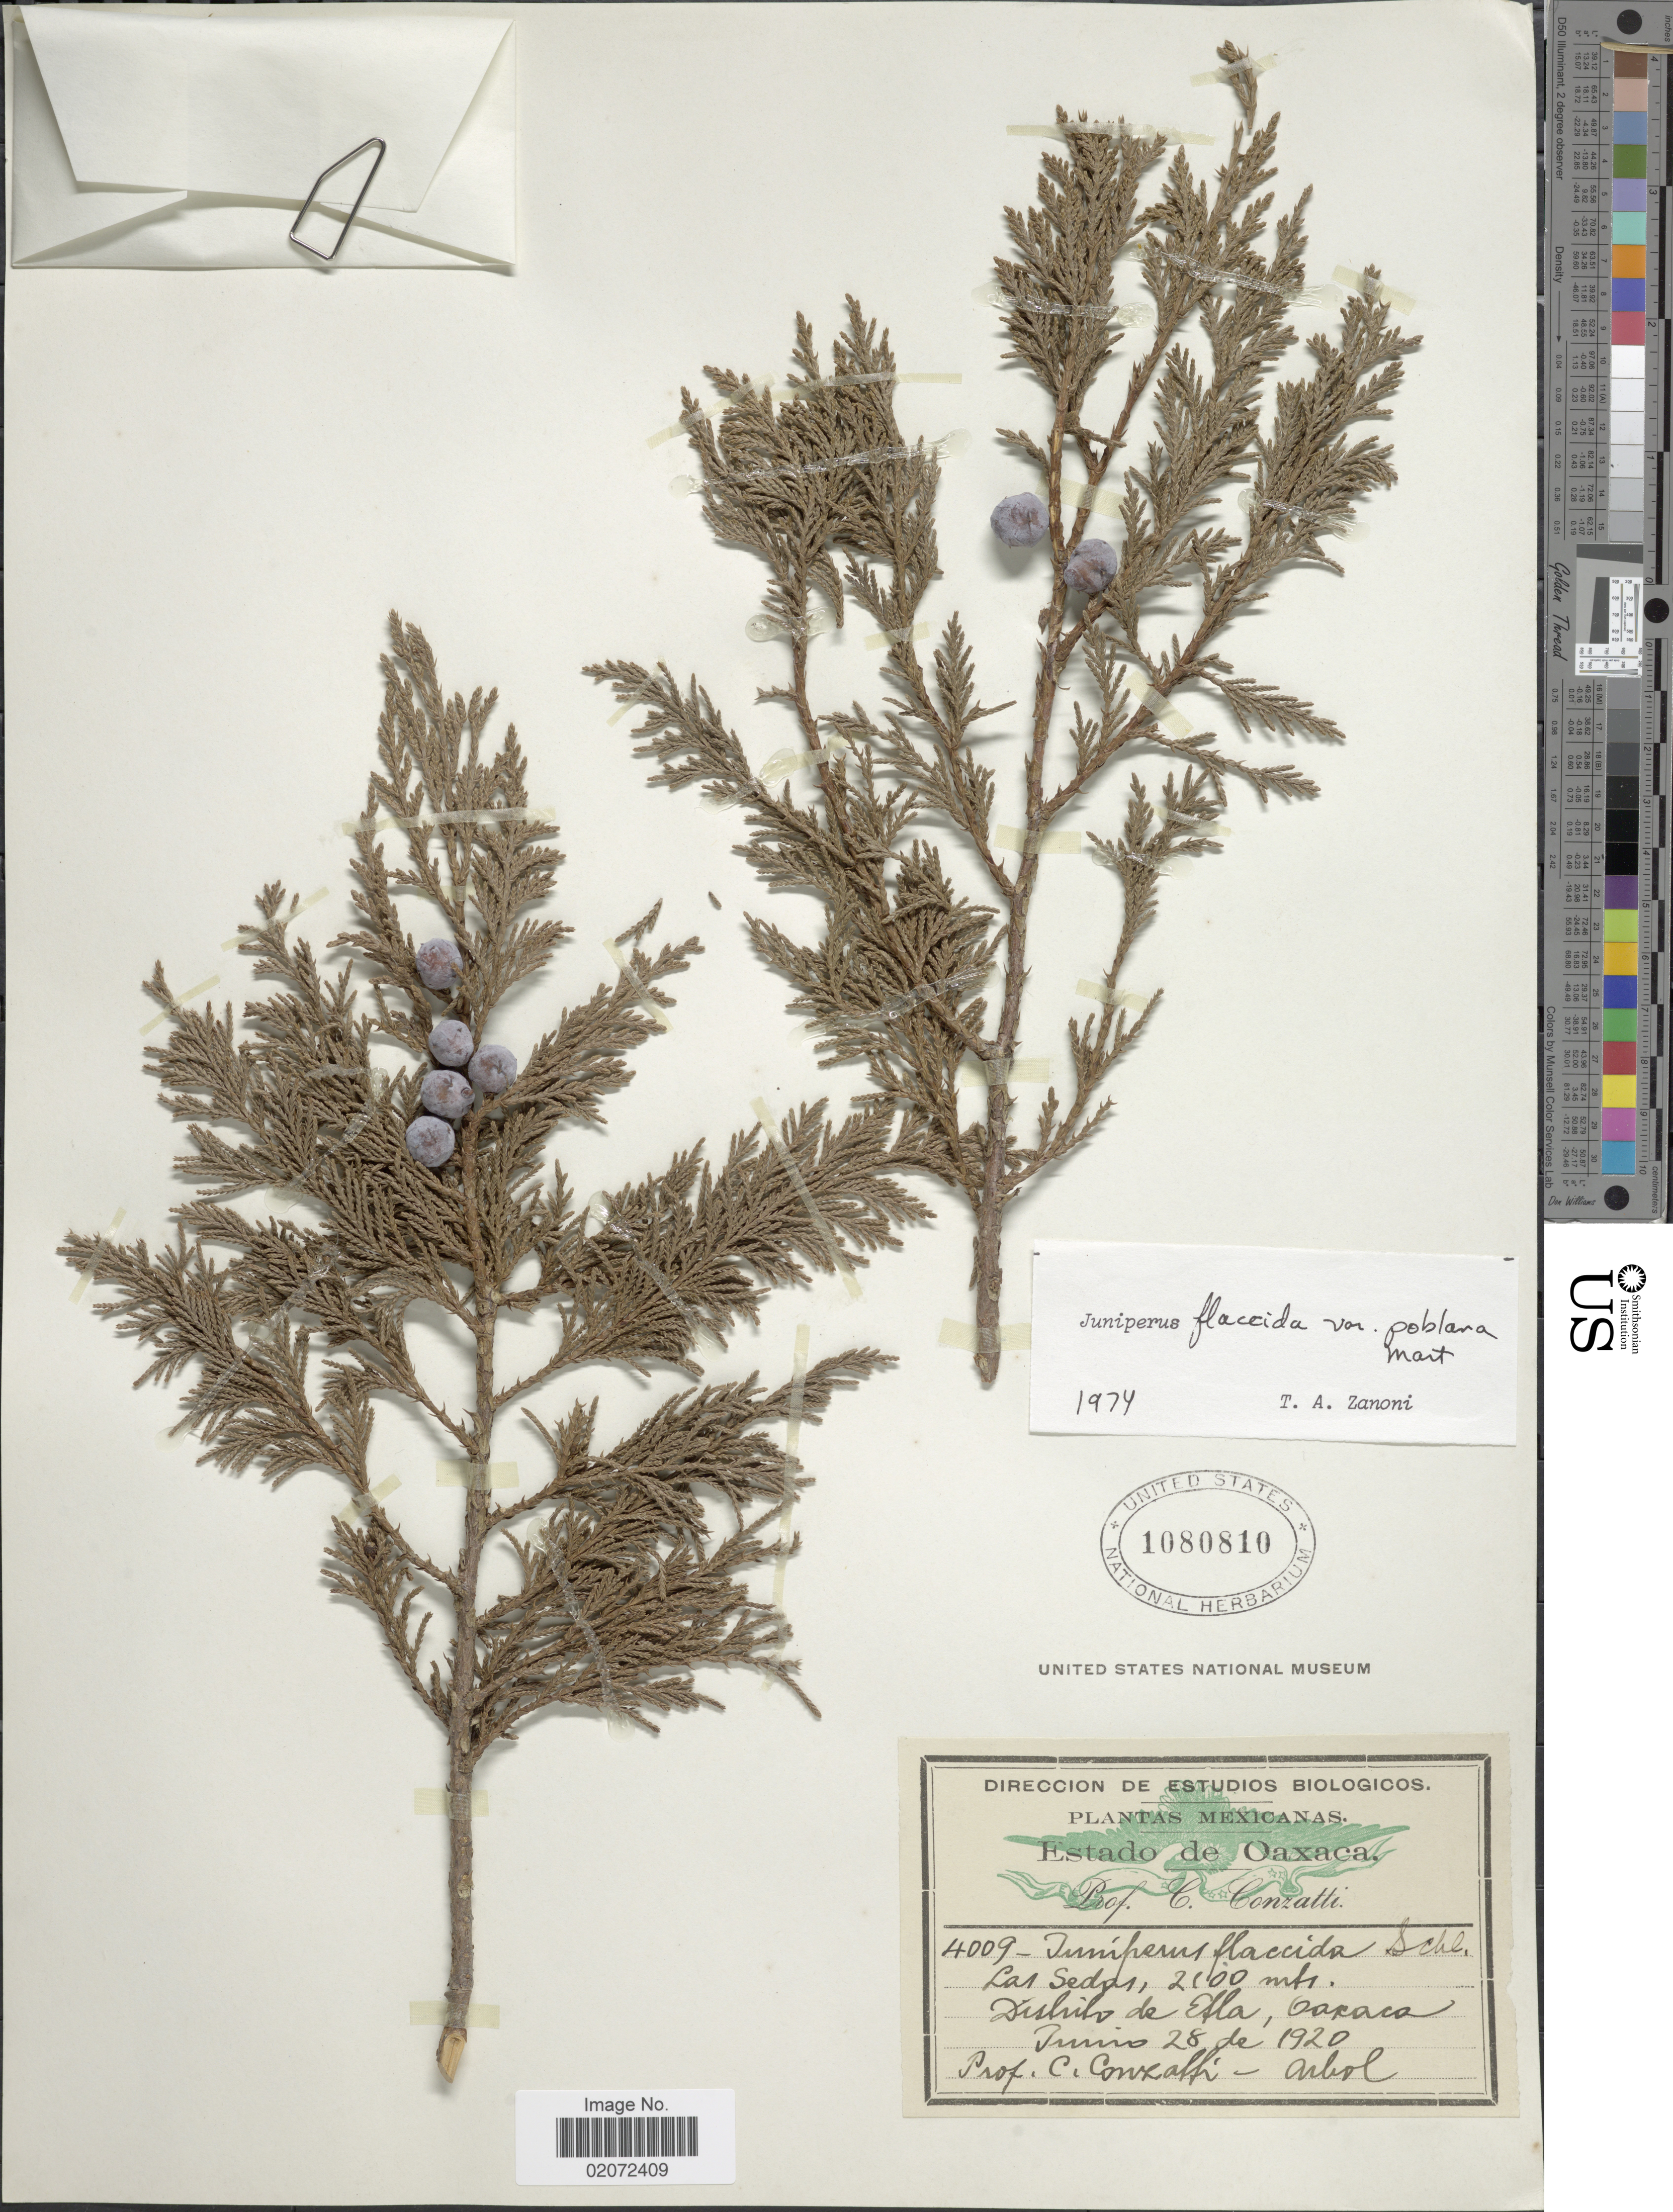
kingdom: Plantae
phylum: Tracheophyta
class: Pinopsida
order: Pinales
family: Cupressaceae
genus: Juniperus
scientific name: Juniperus flaccida var. poblana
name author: Martínez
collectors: C. Conzatti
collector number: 4009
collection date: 1920-06-28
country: Mexico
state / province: Oaxaca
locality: Las Sedas, Distrito de Etla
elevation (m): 2100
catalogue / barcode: US 1080810